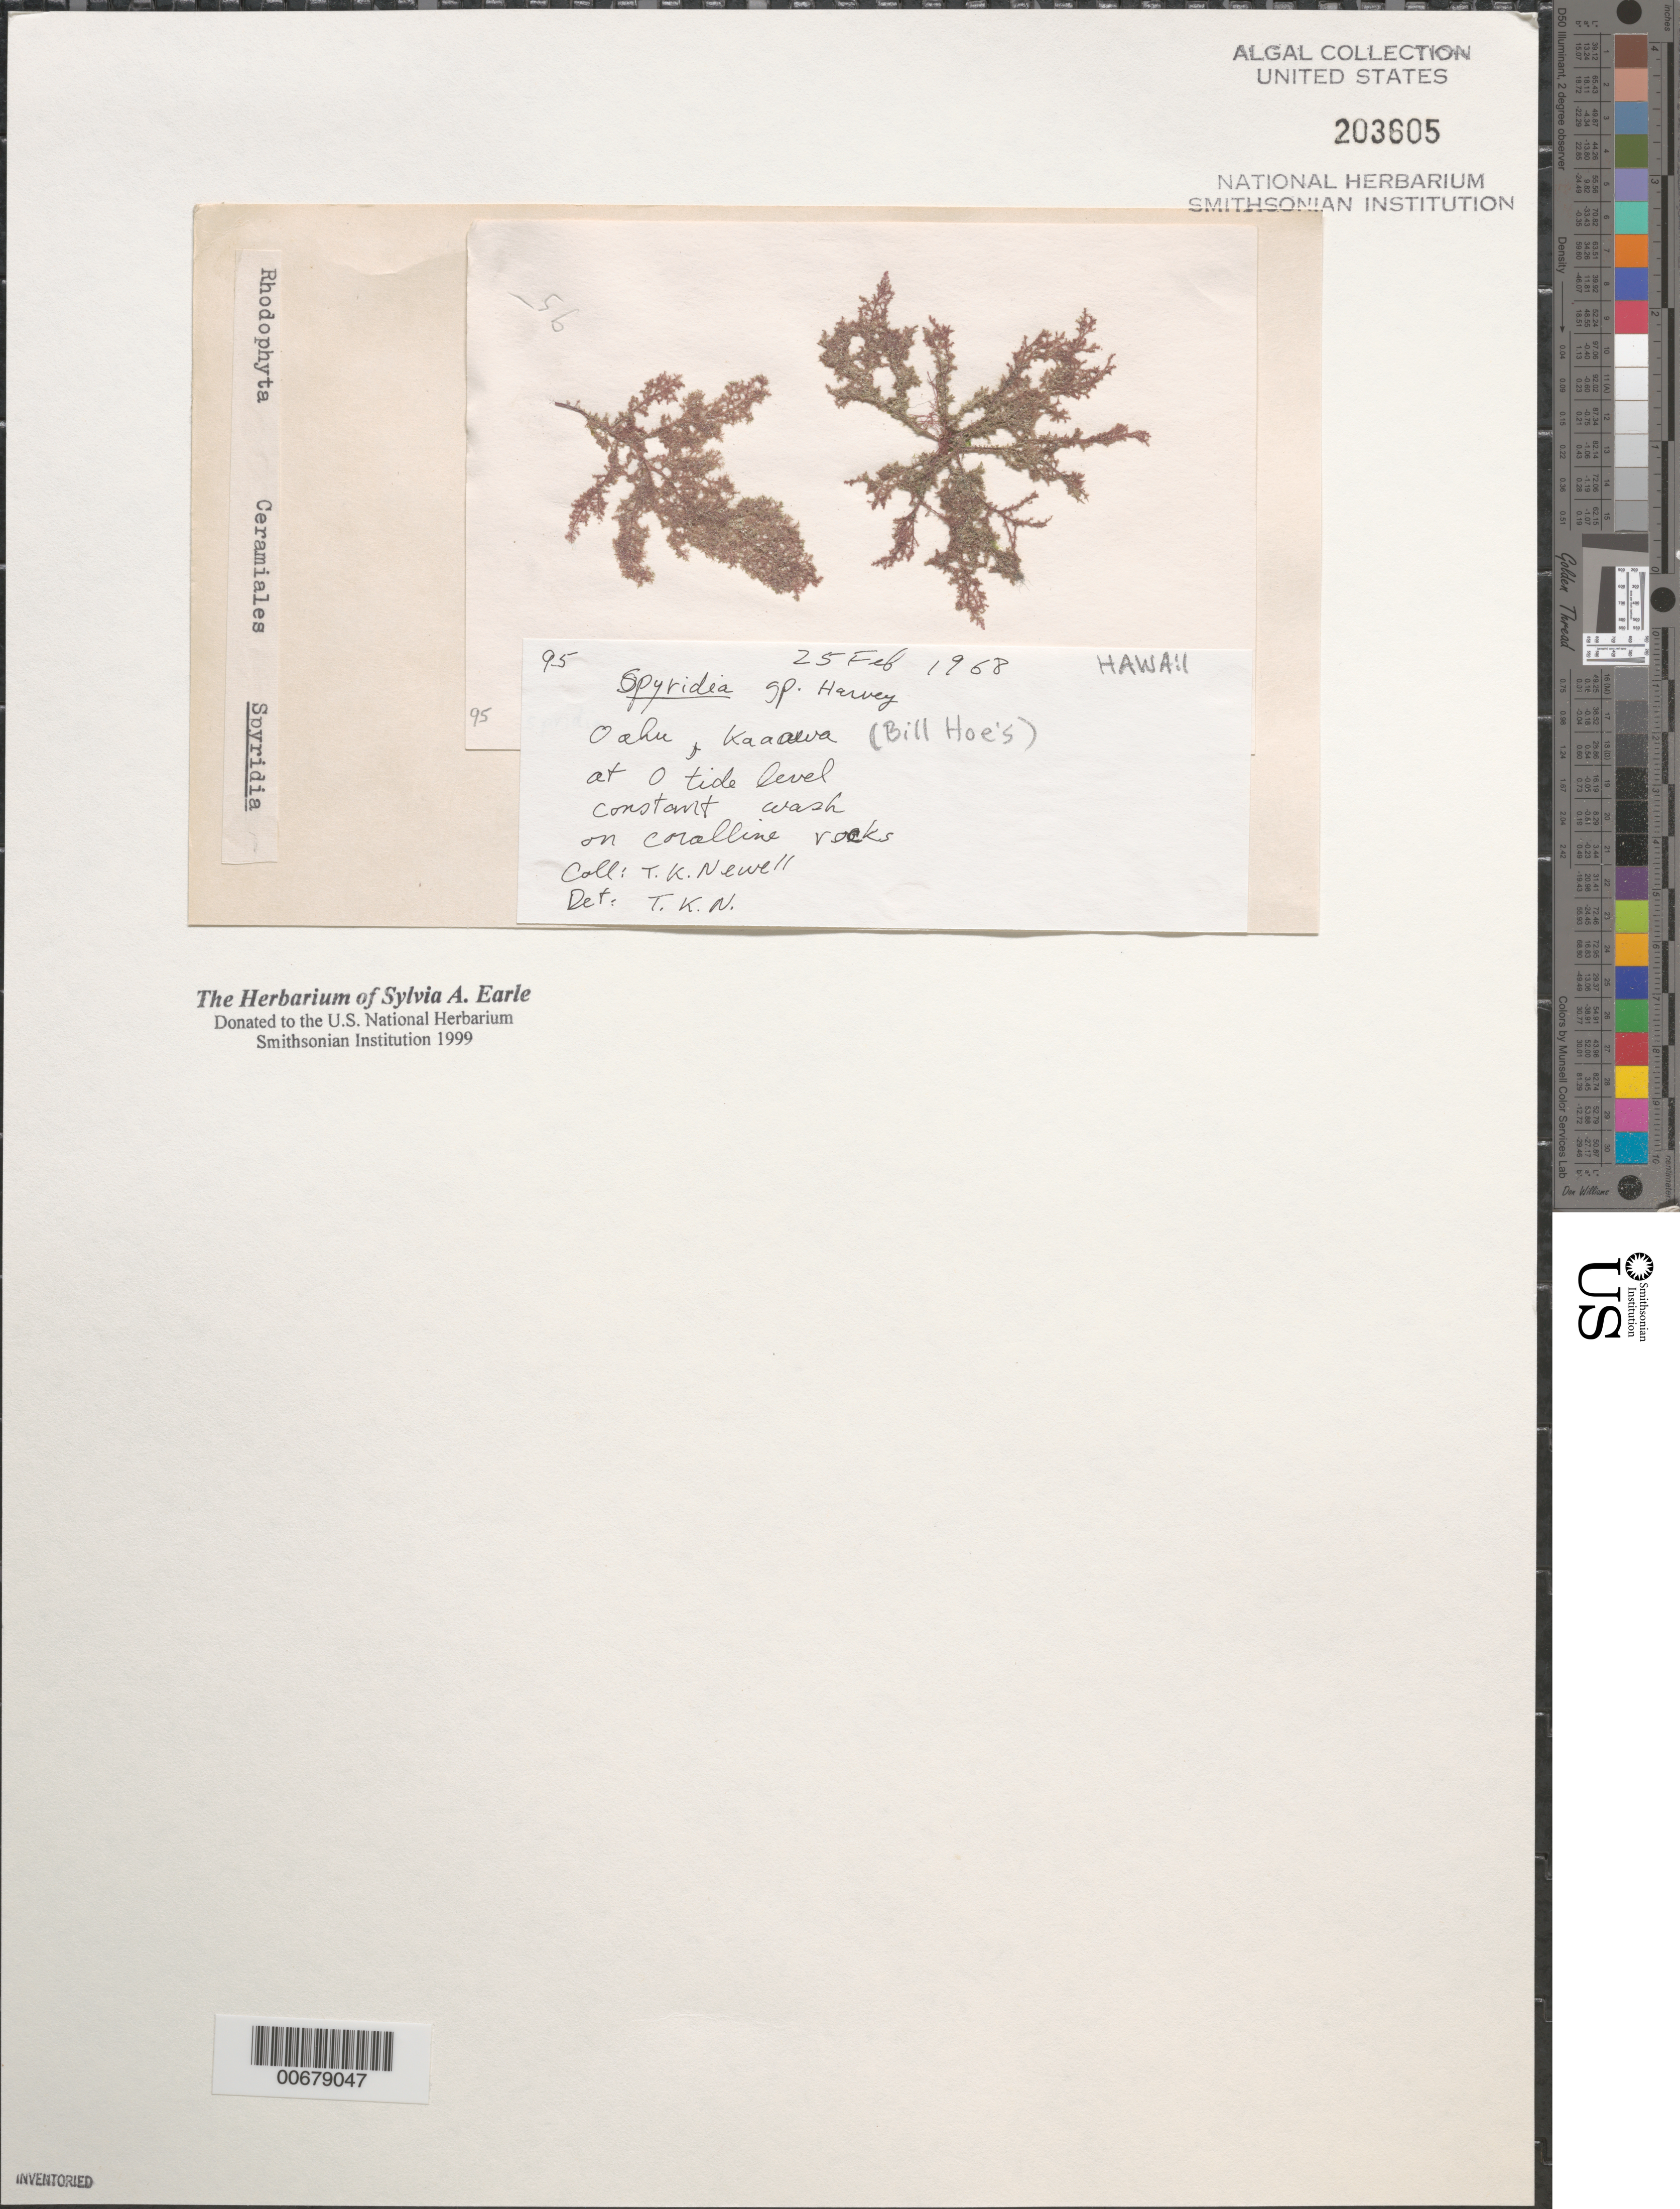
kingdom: Plantae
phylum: Rhodophyta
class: Florideophyceae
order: Ceramiales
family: Spyridiaceae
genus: Spyridia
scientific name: Spyridia sp.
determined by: Newell, Thomas K.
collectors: T. K. Newell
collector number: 95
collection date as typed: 25 Feb 1968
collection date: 1968-02-25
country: United States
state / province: Hawaii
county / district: Honolulu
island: Oahu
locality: Kaaawa, Bill Hoe's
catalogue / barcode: US 203605